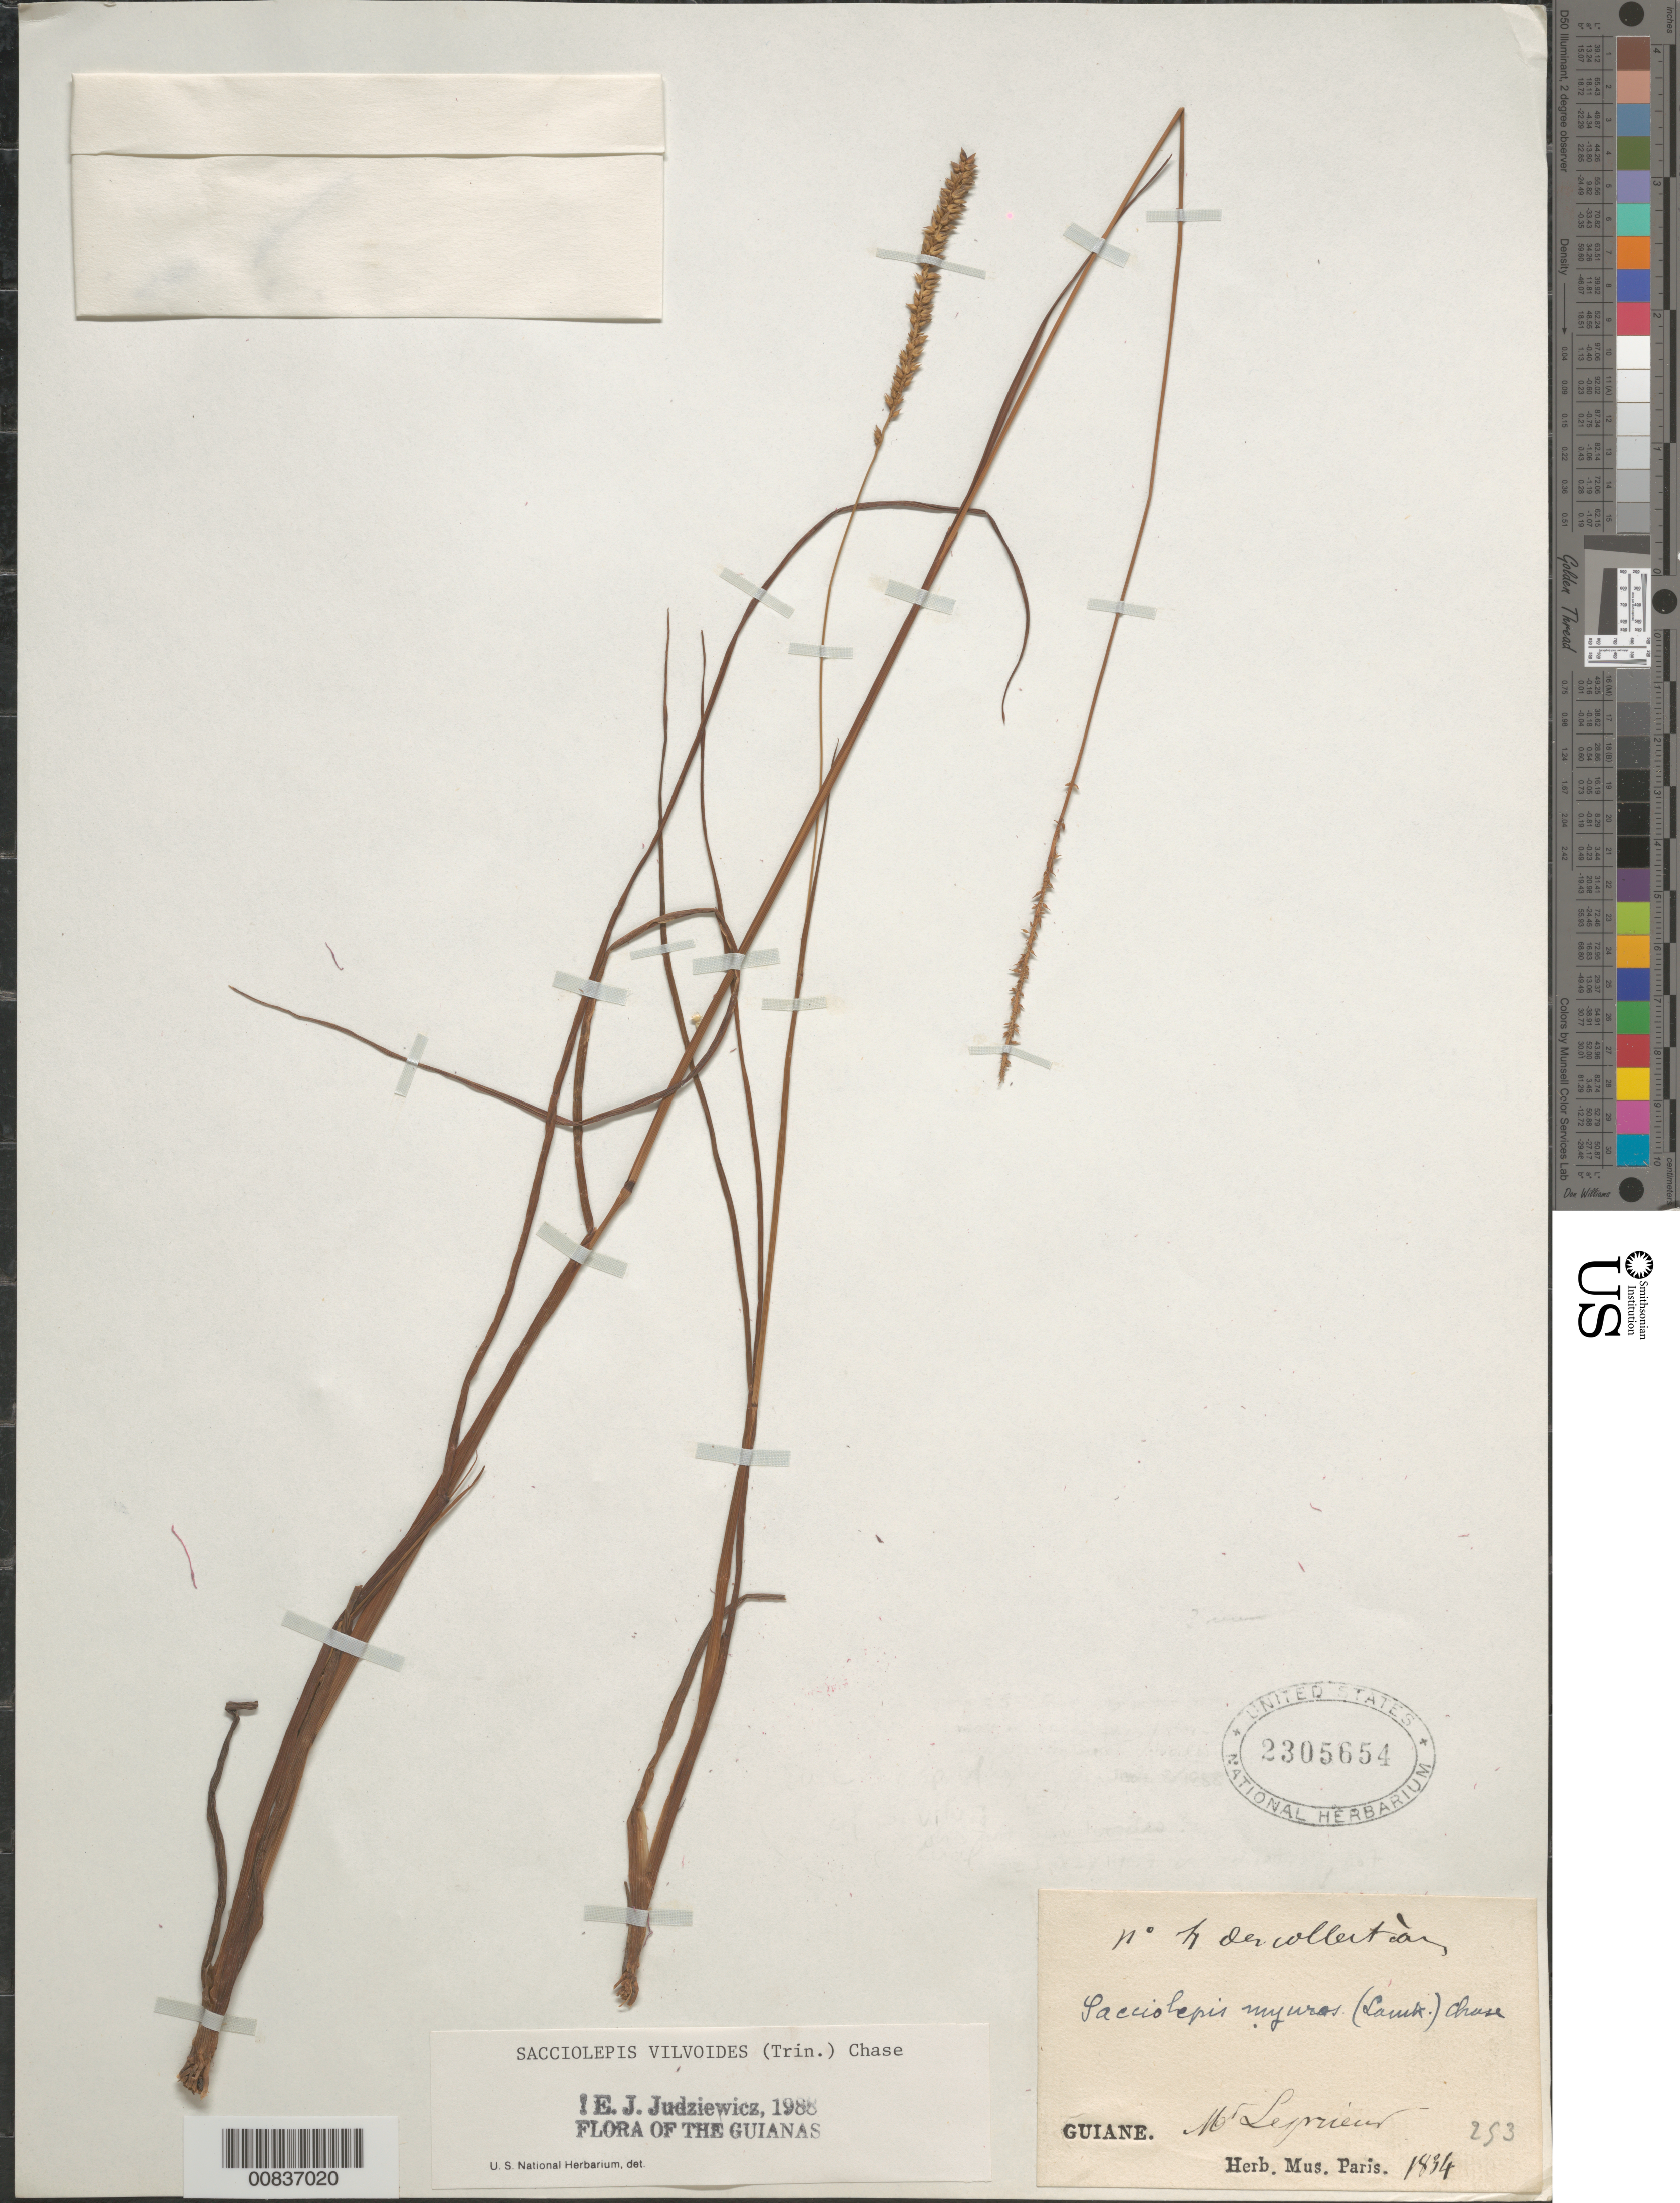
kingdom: Plantae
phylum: Tracheophyta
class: Liliopsida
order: Poales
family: Poaceae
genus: Sacciolepis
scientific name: Sacciolepis vilvoides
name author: (Trin.) Chase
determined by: Judziewicz, E. J.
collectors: F. M. R. Leprieur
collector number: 253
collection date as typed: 1834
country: French Guiana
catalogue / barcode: US 2305654